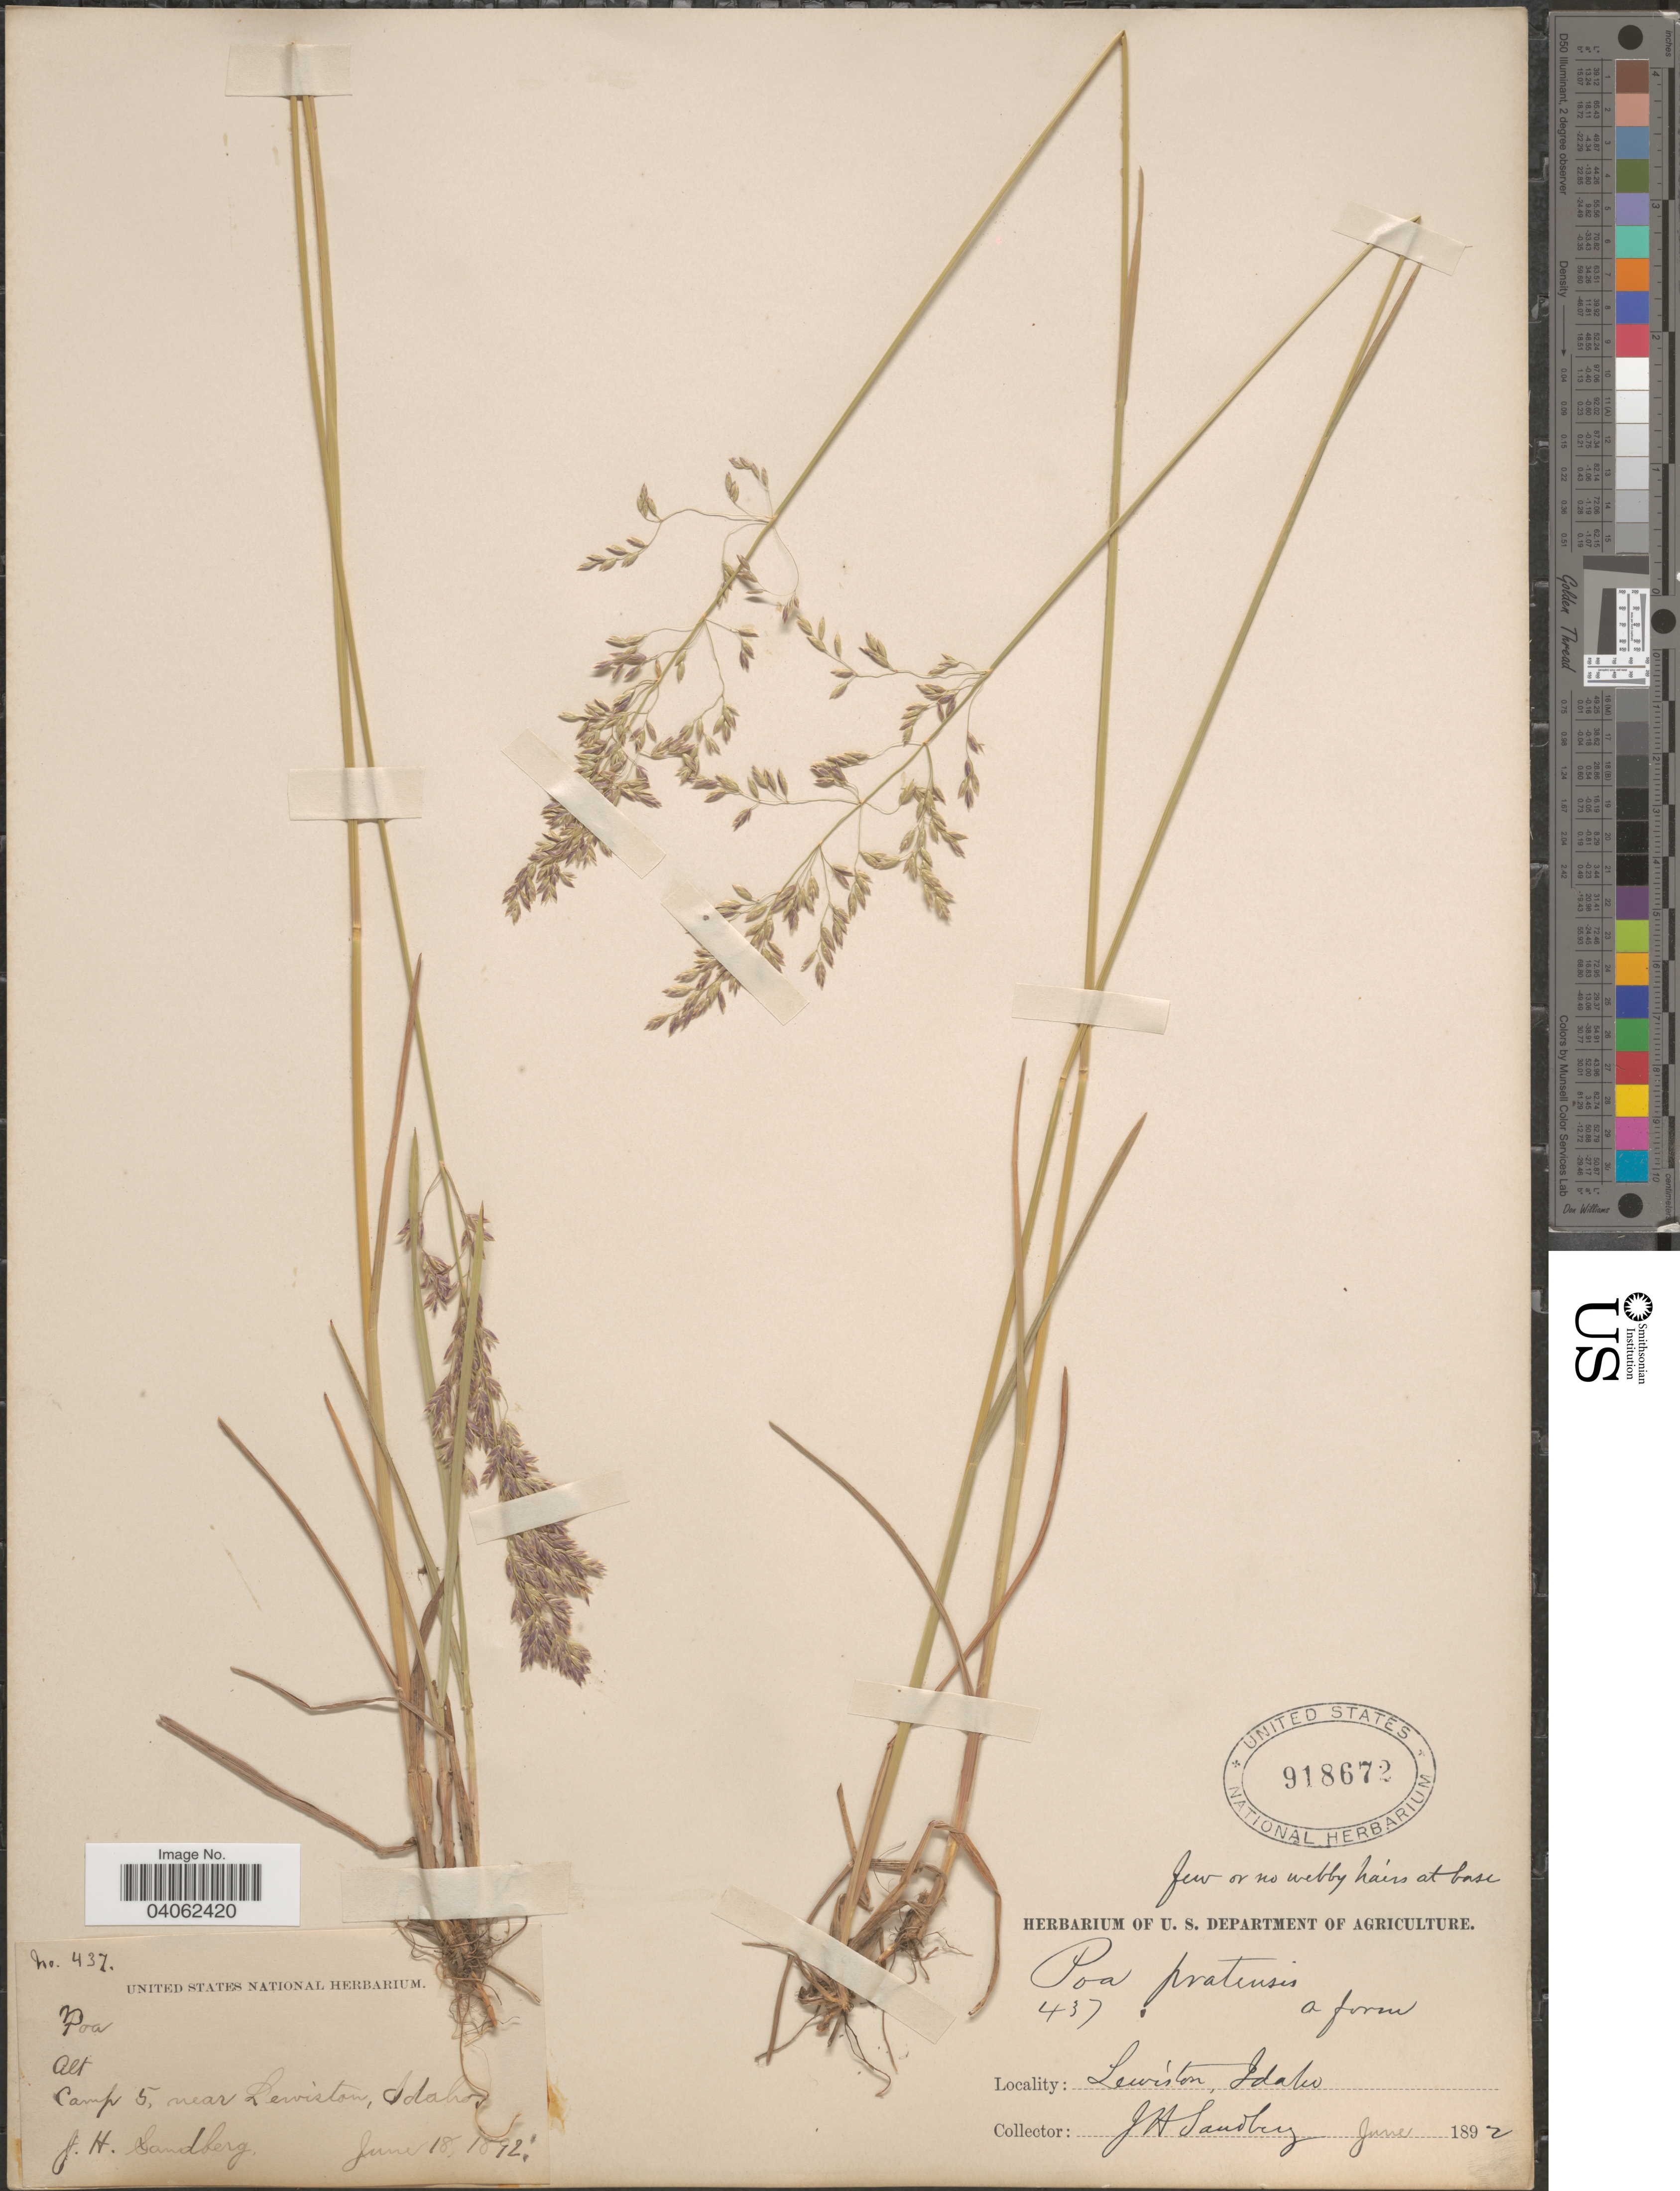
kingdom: Plantae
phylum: Tracheophyta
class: Liliopsida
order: Poales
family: Poaceae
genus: Poa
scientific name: Poa pratensis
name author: L.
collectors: J. H. Sandberg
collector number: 437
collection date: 1892-06-18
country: United States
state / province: Idaho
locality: Camp 5, near Lewiston.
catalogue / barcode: US 918672